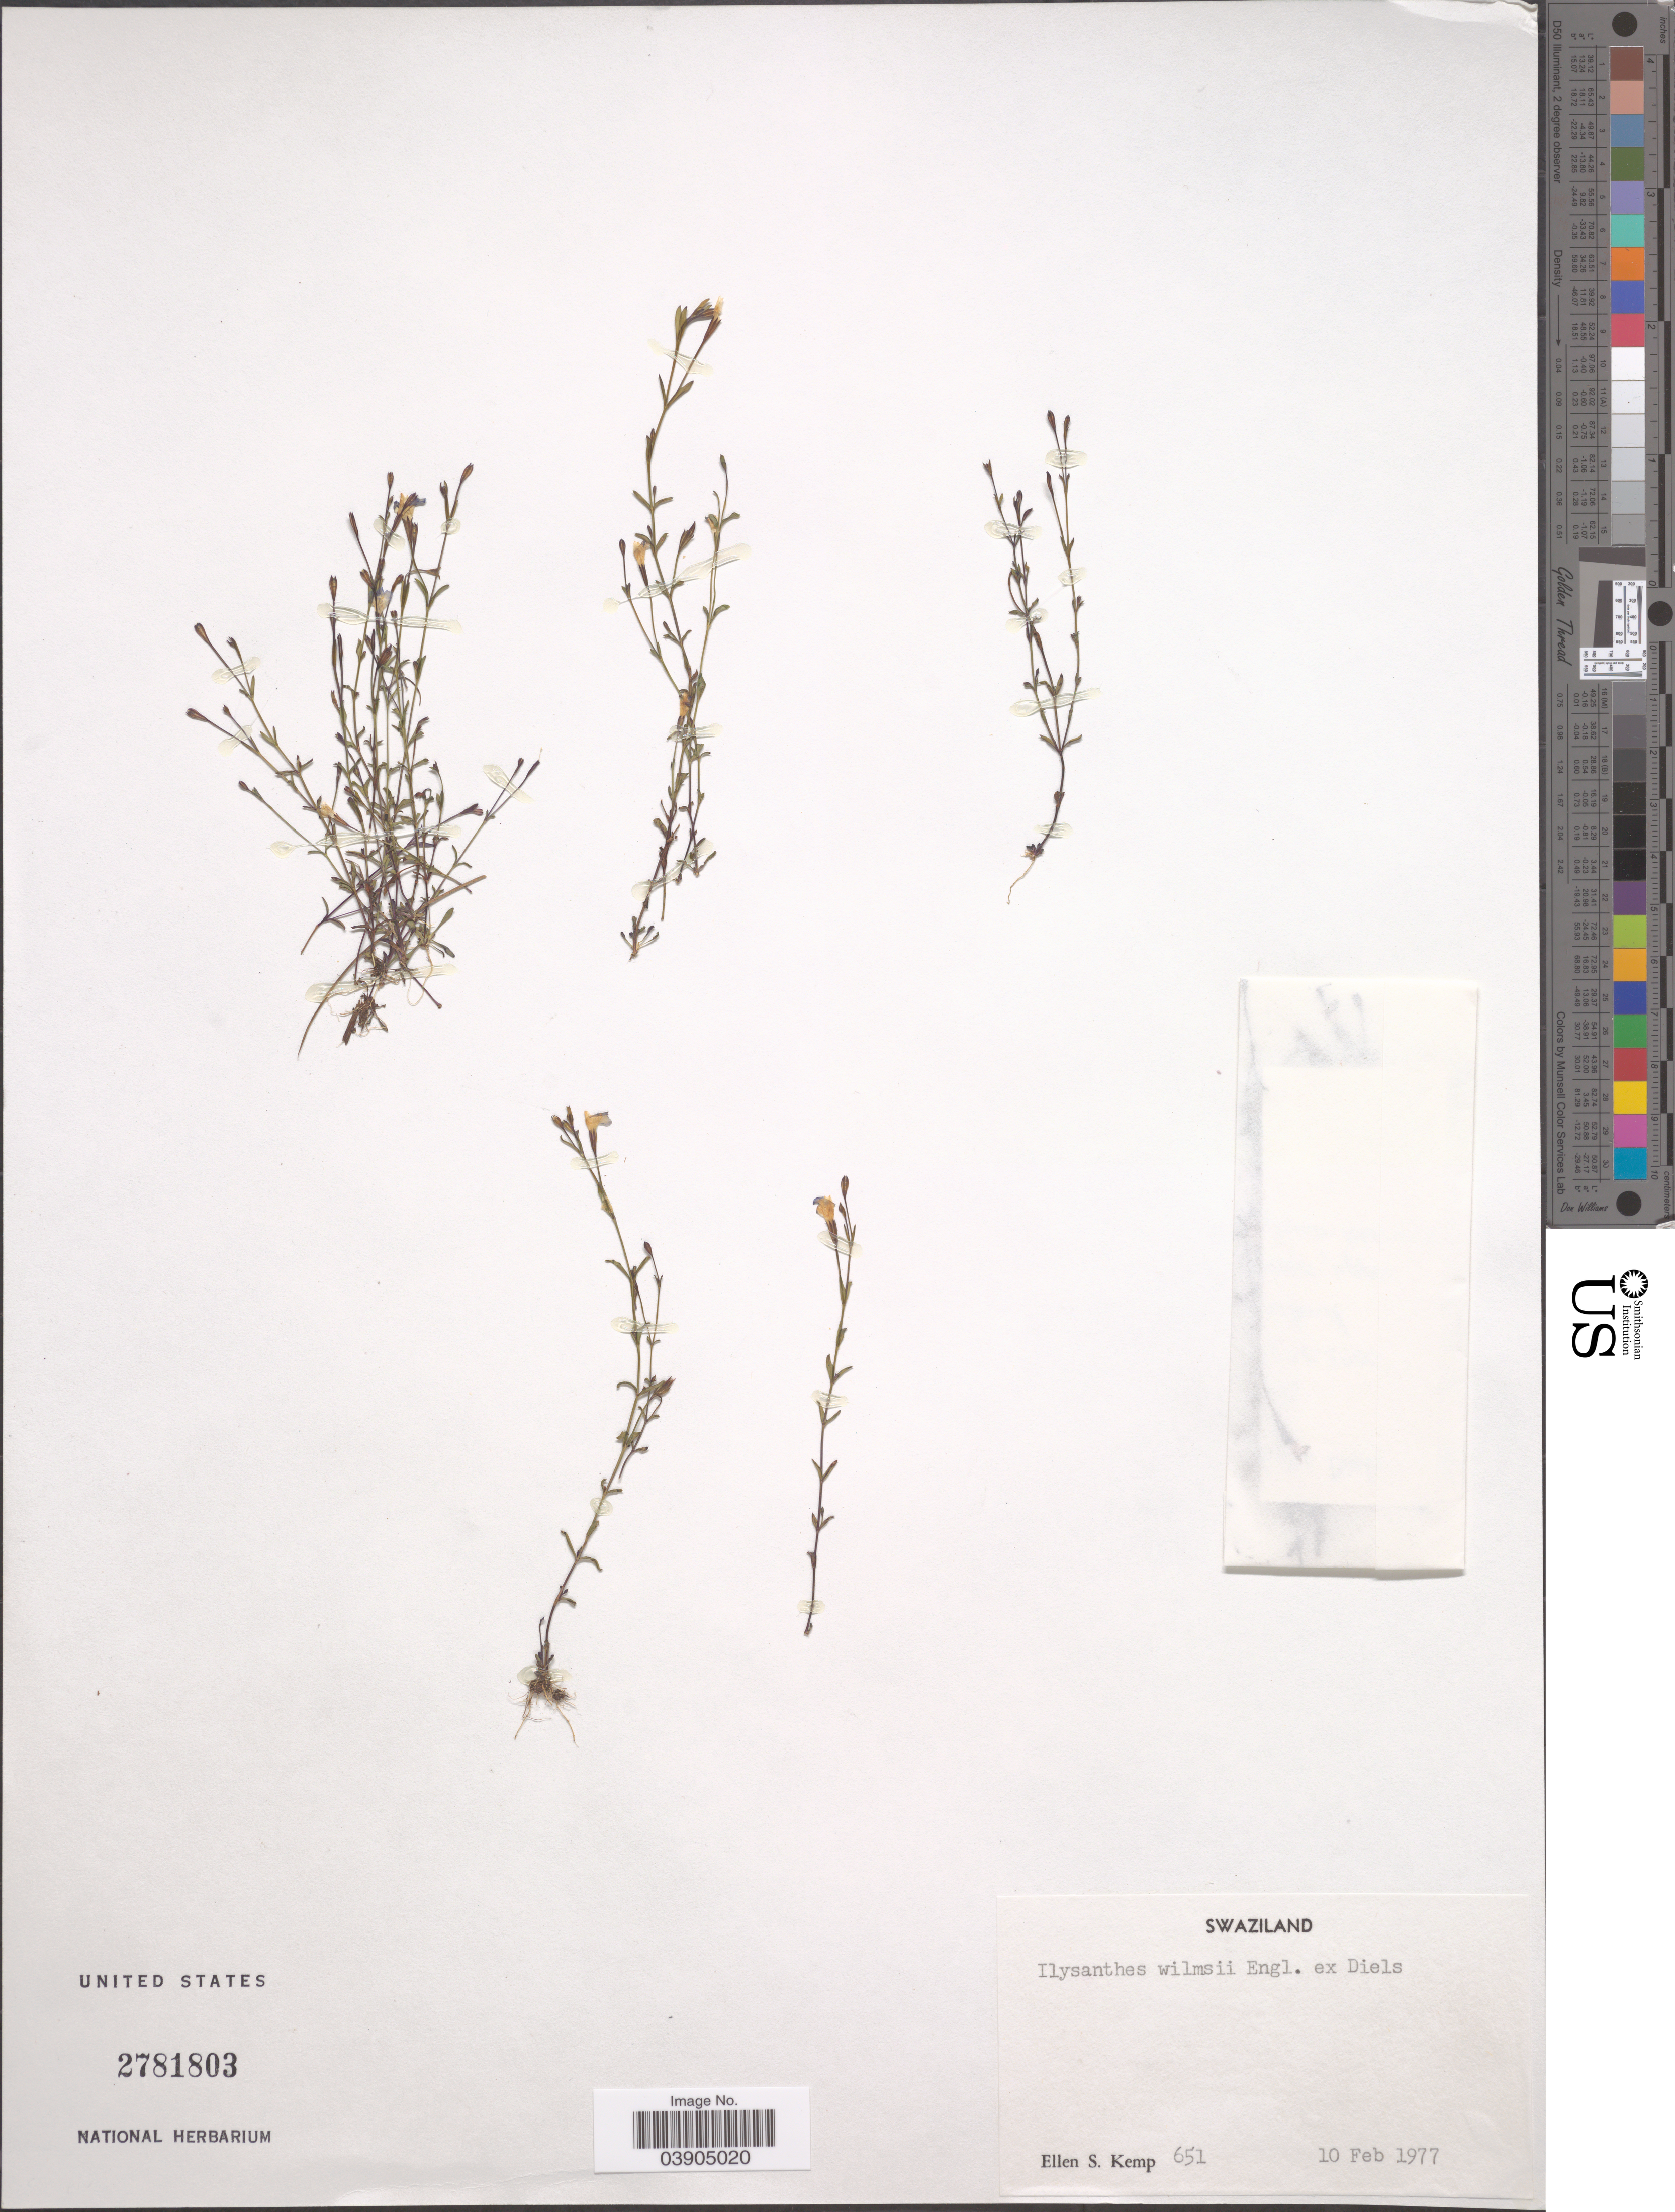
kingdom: Plantae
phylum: Tracheophyta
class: Magnoliopsida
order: Lamiales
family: Linderniaceae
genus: Lindernia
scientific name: Lindernia wilmsii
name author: (Engl. & Diels) Philcox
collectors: E. S. Kemp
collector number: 651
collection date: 1977-02-10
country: Eswatini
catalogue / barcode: US 2781803